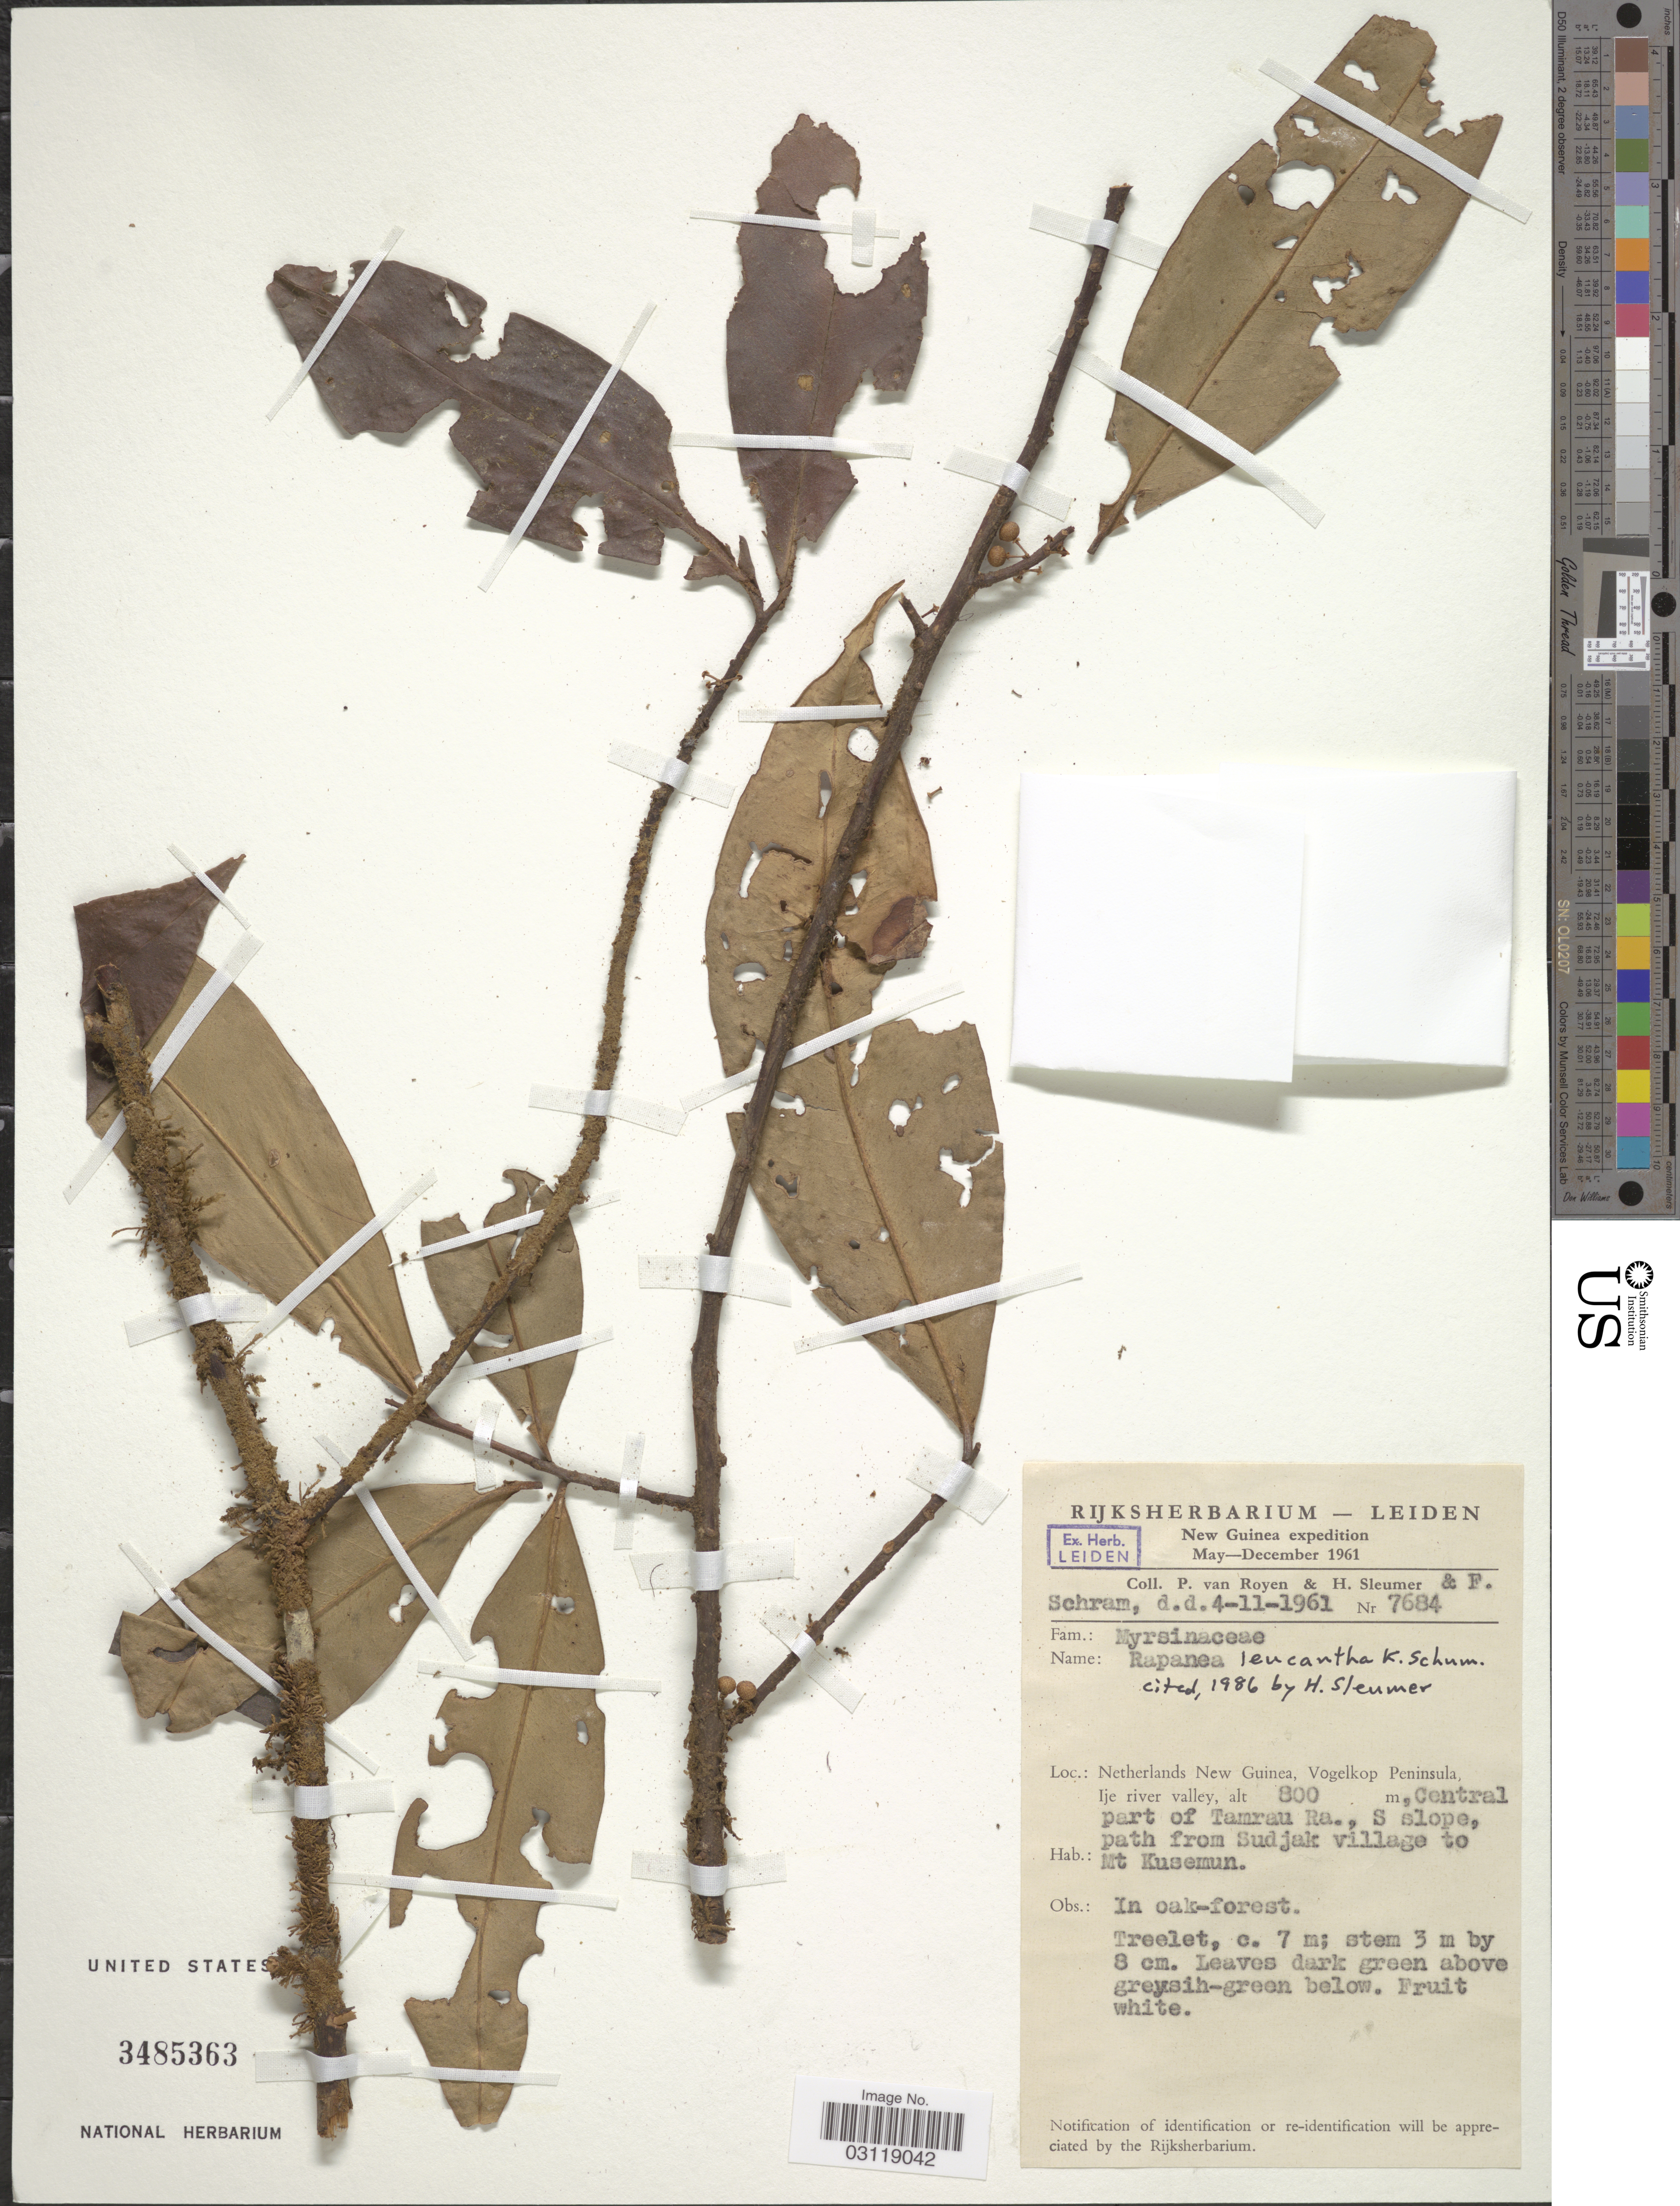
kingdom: Plantae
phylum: Tracheophyta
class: Magnoliopsida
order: Ericales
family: Primulaceae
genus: Rapanea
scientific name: Rapanea leucantha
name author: K. Schum.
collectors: P. van Royen, H. O. Sleumer & F.A.W. Schram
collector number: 7684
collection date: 1961-11-04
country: Indonesia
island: New Guinea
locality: New Guinea. Netherlands New Guinea, Vogelkop Peninsula, Ije river valley, Central part of Tamrau Ra., S slope path from Sudjak village to Mt Kusemun.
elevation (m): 800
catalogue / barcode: US 3485363